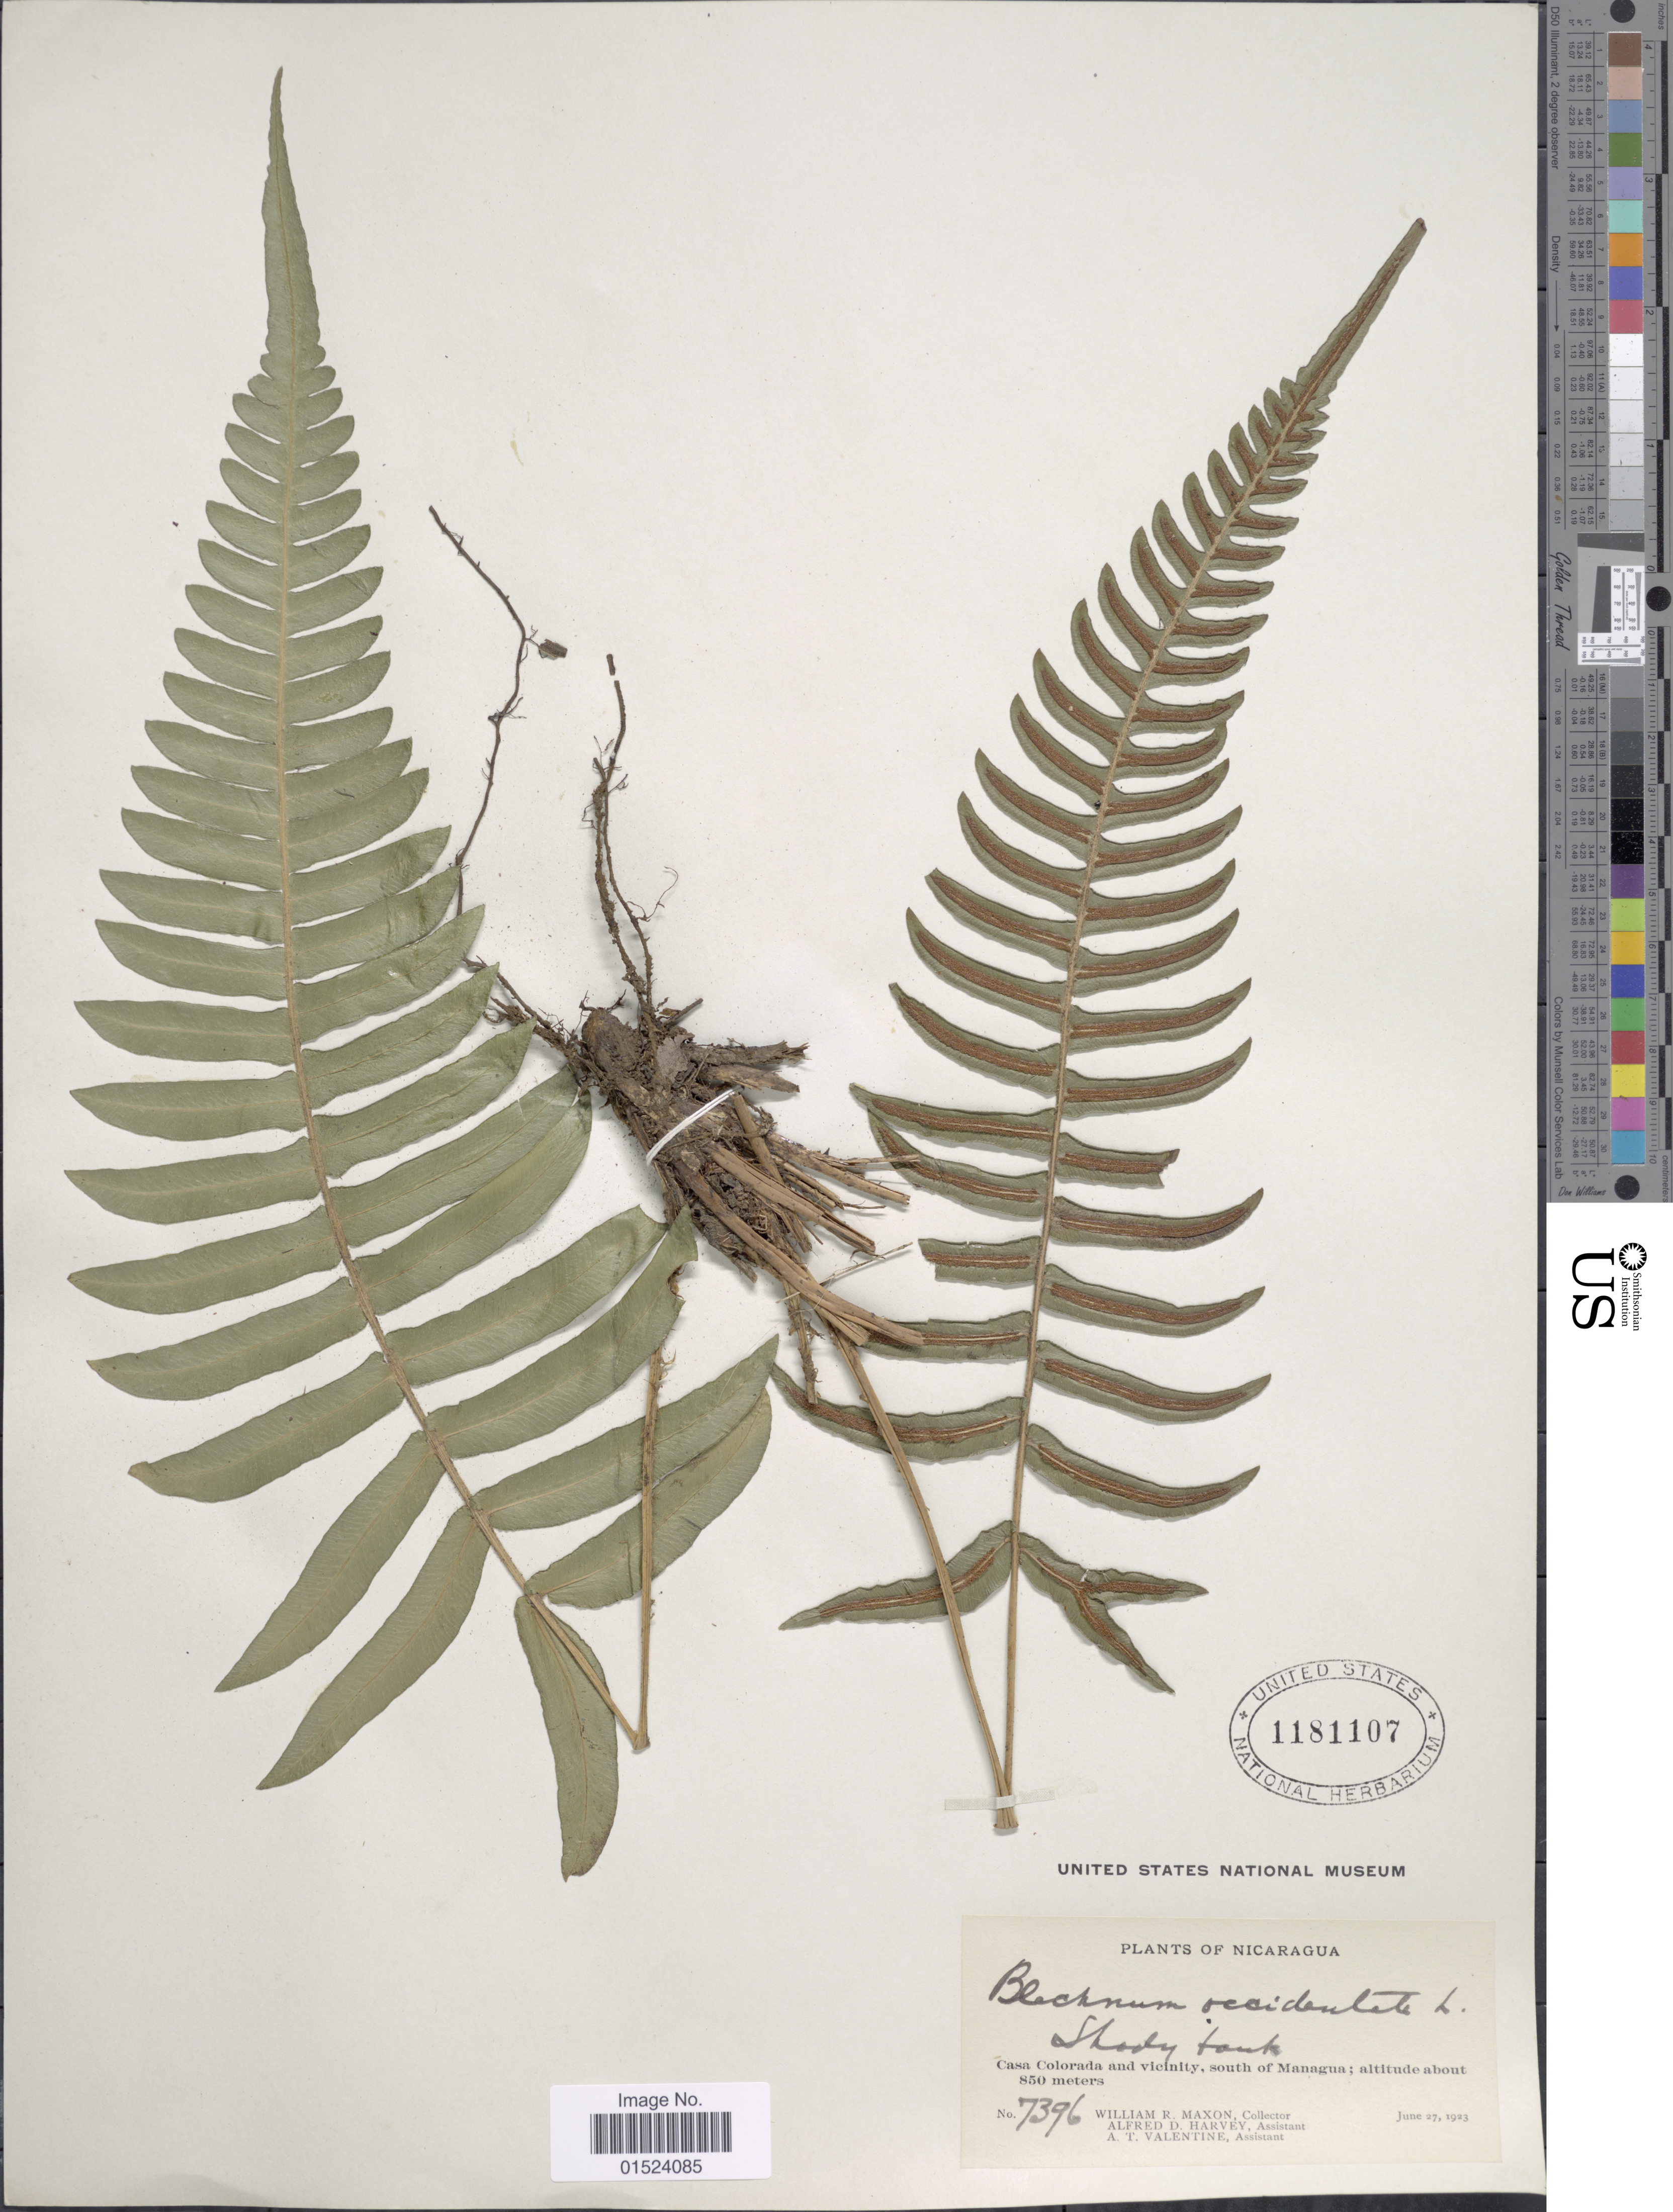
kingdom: Plantae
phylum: Tracheophyta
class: Polypodiopsida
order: Polypodiales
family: Blechnaceae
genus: Blechnum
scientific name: Blechnum glandulosum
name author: Link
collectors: W. R. Maxon, A. D. Harvey & A. Valentine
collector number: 7396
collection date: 1923-06-27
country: Nicaragua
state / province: Managua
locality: Casa Colorado and vicinity, south of Managua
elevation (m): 850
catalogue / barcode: US 1181107